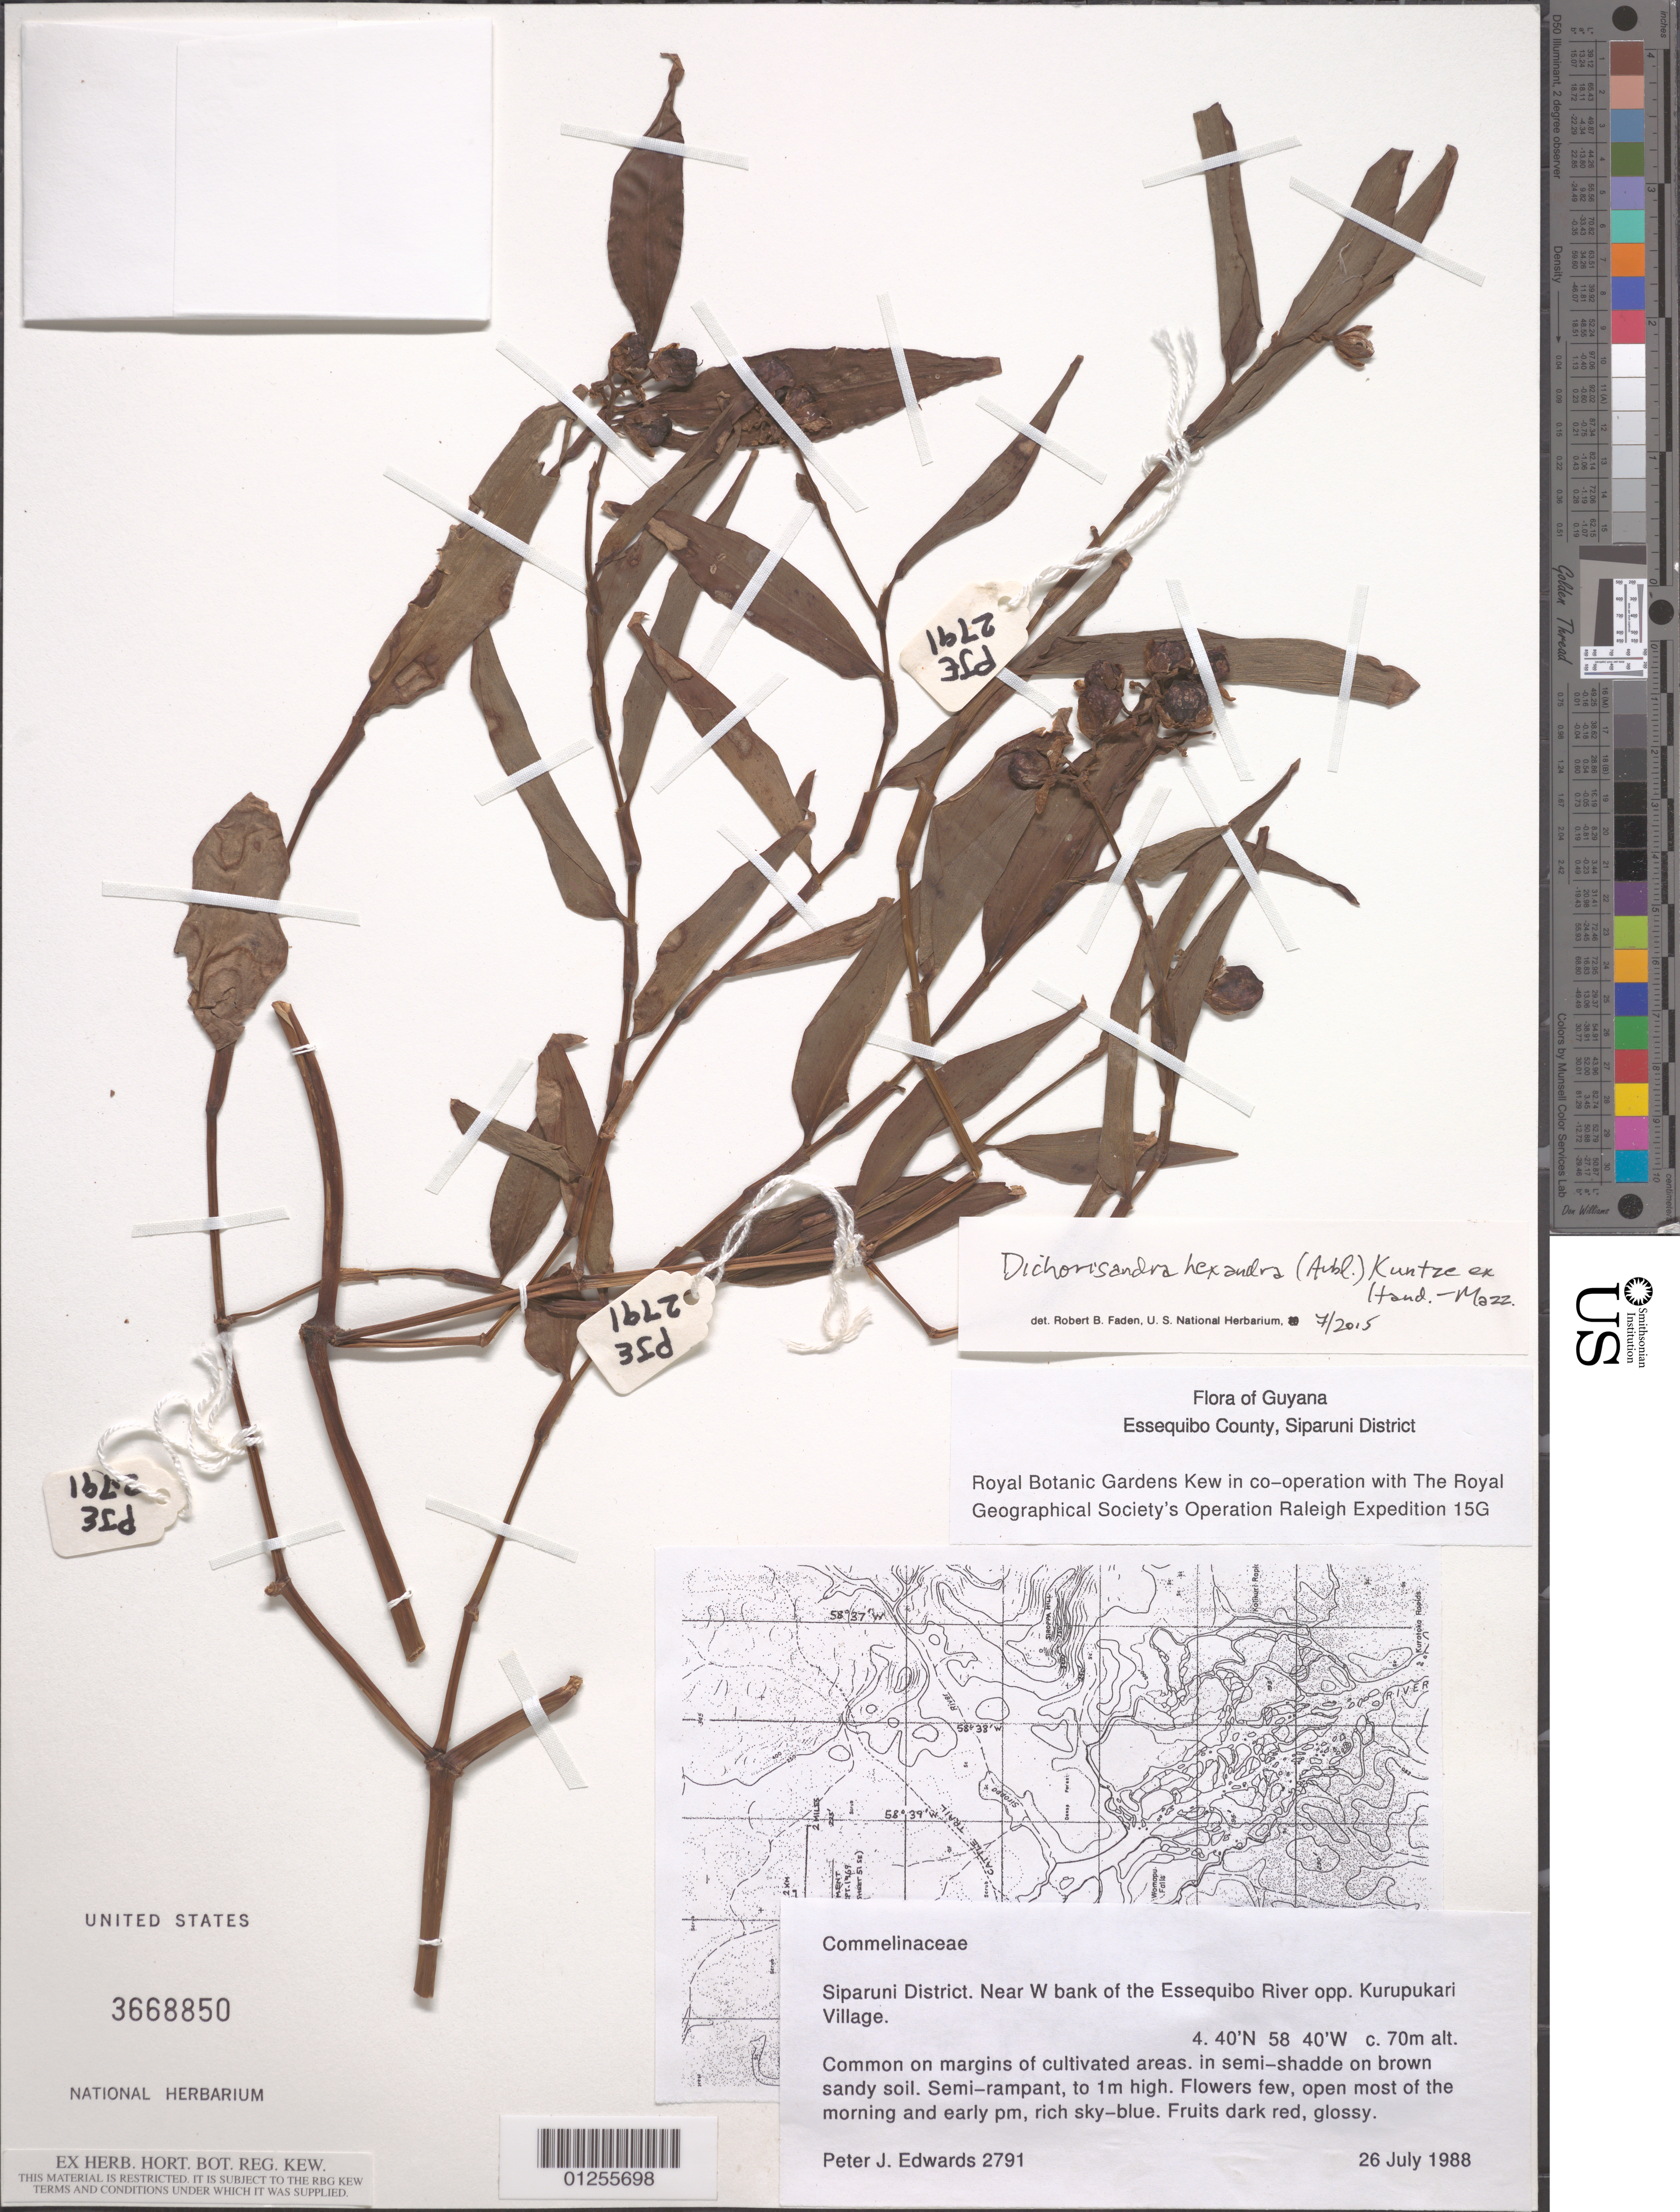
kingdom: Plantae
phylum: Tracheophyta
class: Liliopsida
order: Commelinales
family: Commelinaceae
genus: Dichorisandra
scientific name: Dichorisandra hexandra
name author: (Aubl.) Standl.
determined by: Faden, Robert B., (US), Smithsonian Institution - National Museum of Natural History (UNITED STATES)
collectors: P. Edwards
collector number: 2791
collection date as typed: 26 Jul 1988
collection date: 1988-07-26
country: Guyana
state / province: Potaro-Siparuni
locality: near W bank of the Essequibo River sppo. Kurupukari Village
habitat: Common on margins of cultivated areas. In semi-shad on brown sandy soil.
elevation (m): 70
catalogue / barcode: US 3668850